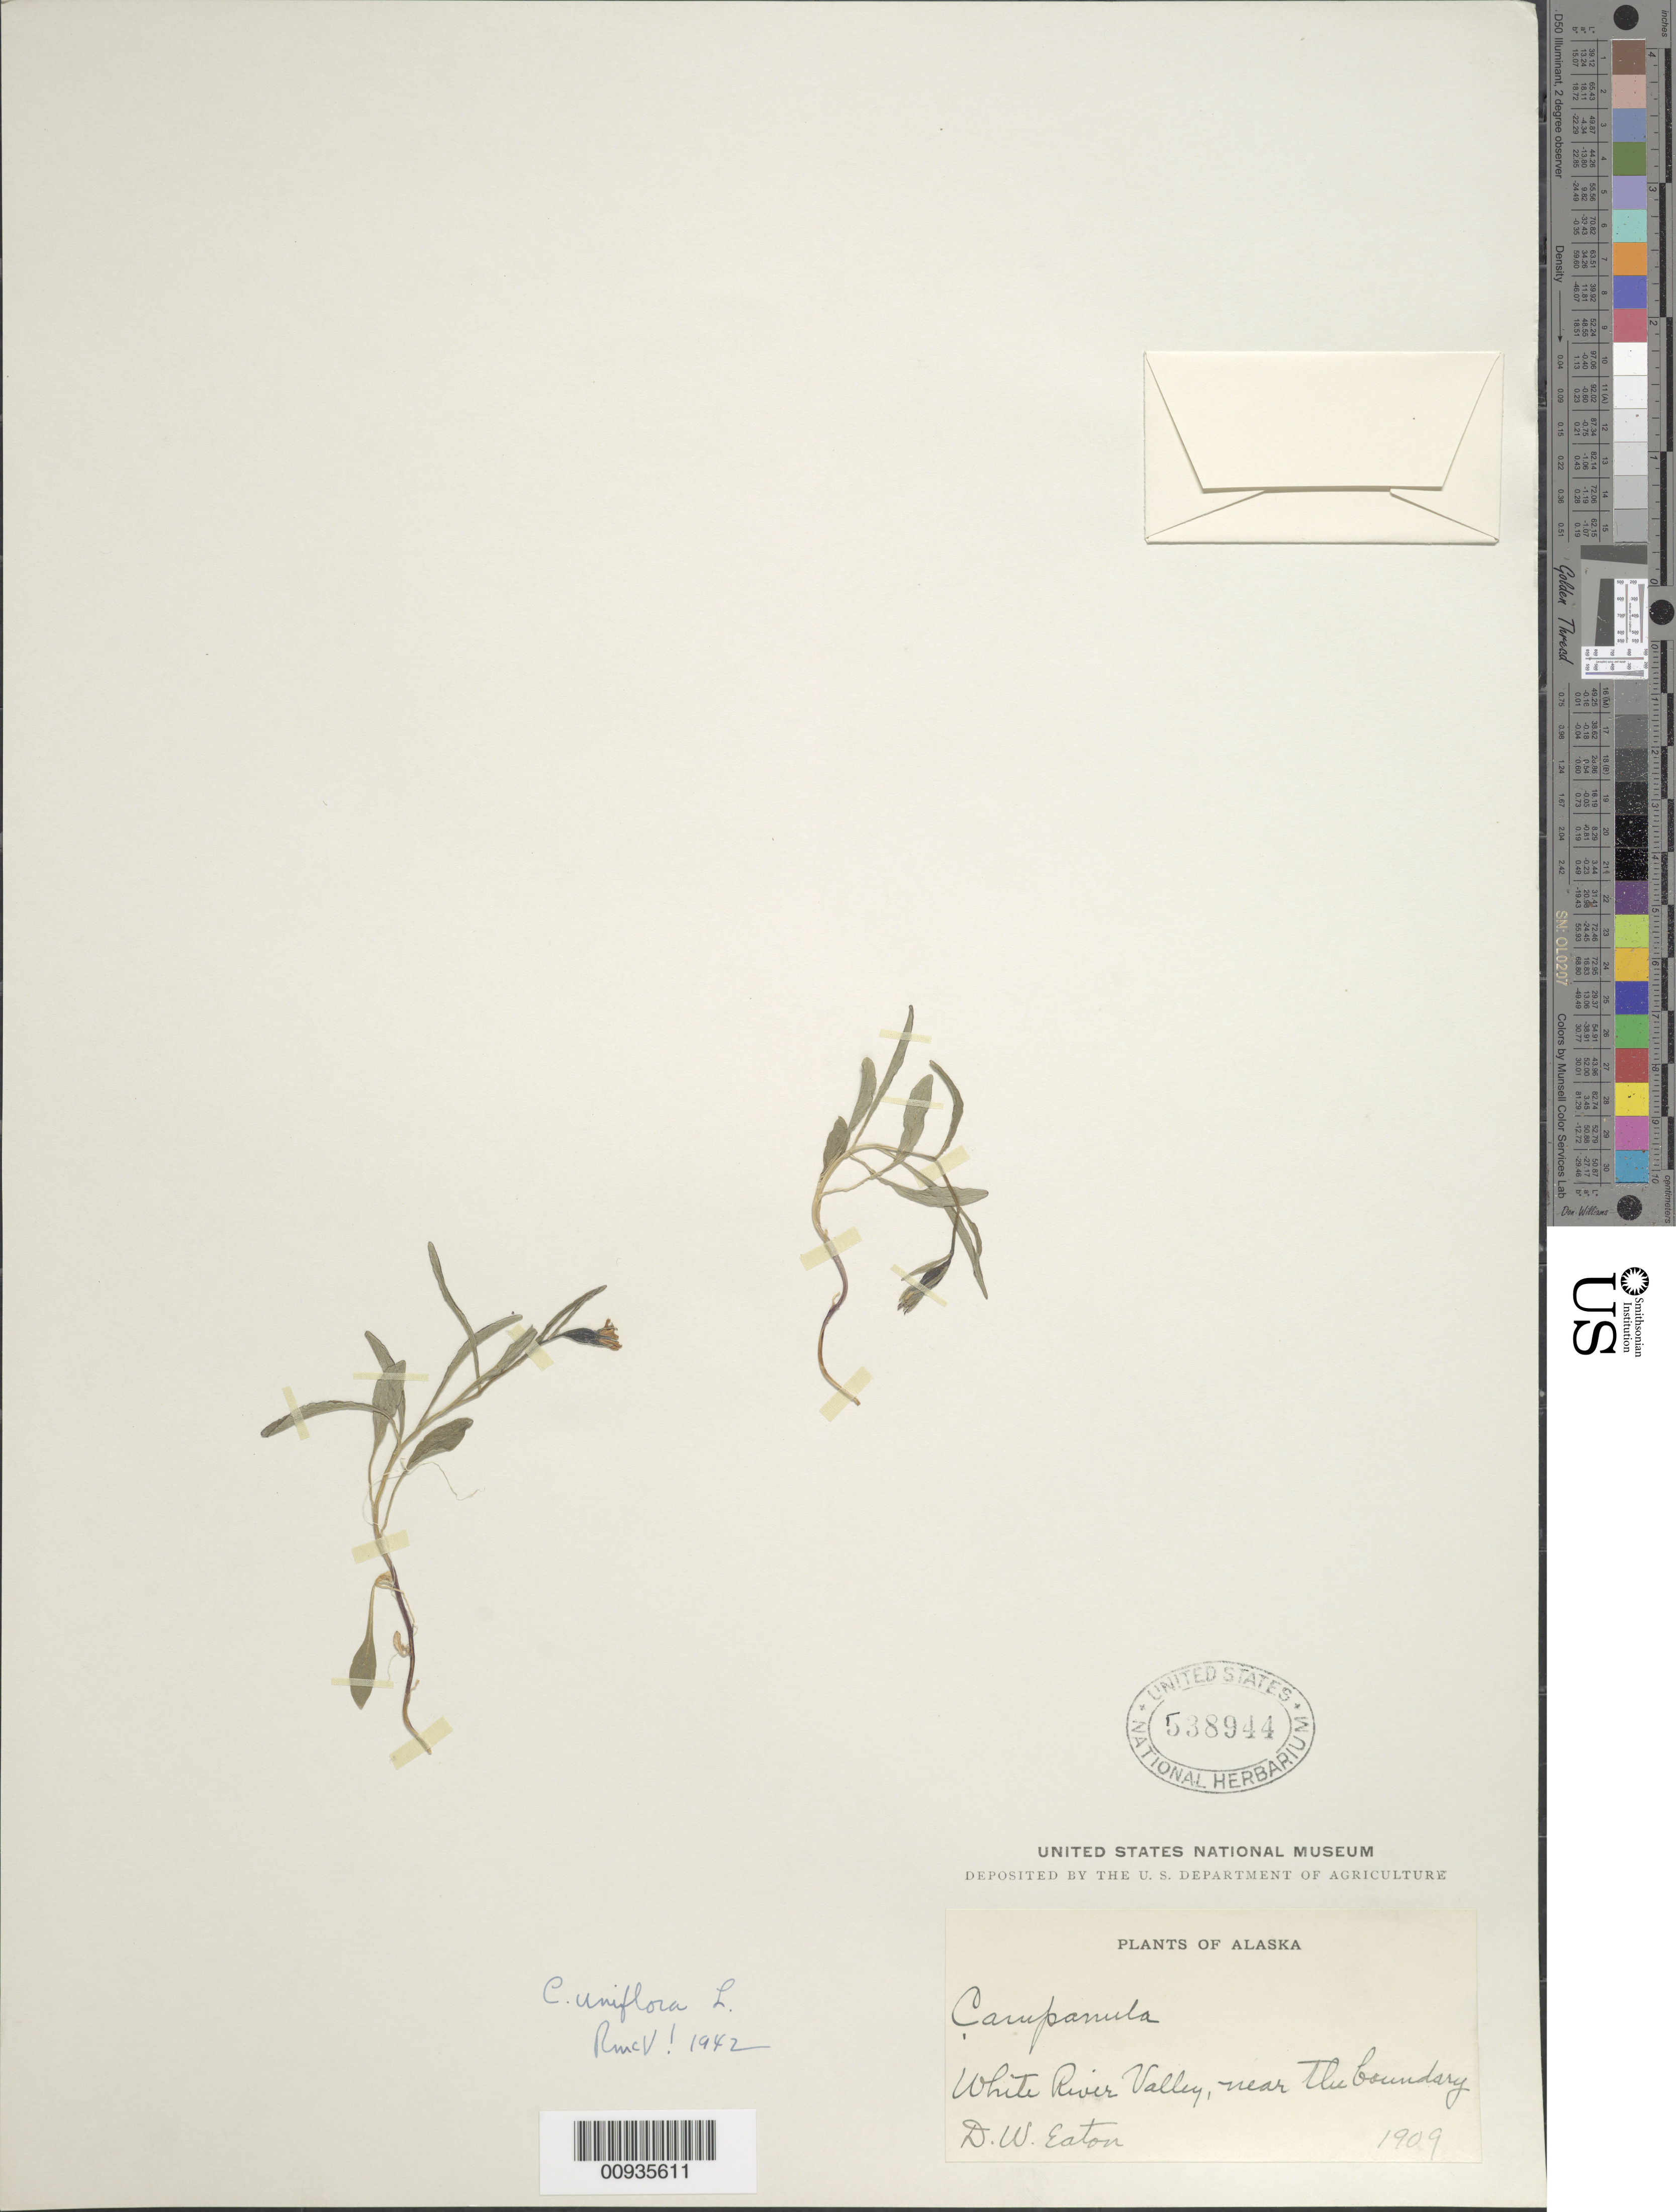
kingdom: Plantae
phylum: Tracheophyta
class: Magnoliopsida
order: Asterales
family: Campanulaceae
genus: Campanula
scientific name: Campanula uniflora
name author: L.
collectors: D. Eaton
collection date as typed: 1909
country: United States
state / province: Alaska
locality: White river Valley, near the boundary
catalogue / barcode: US 538944